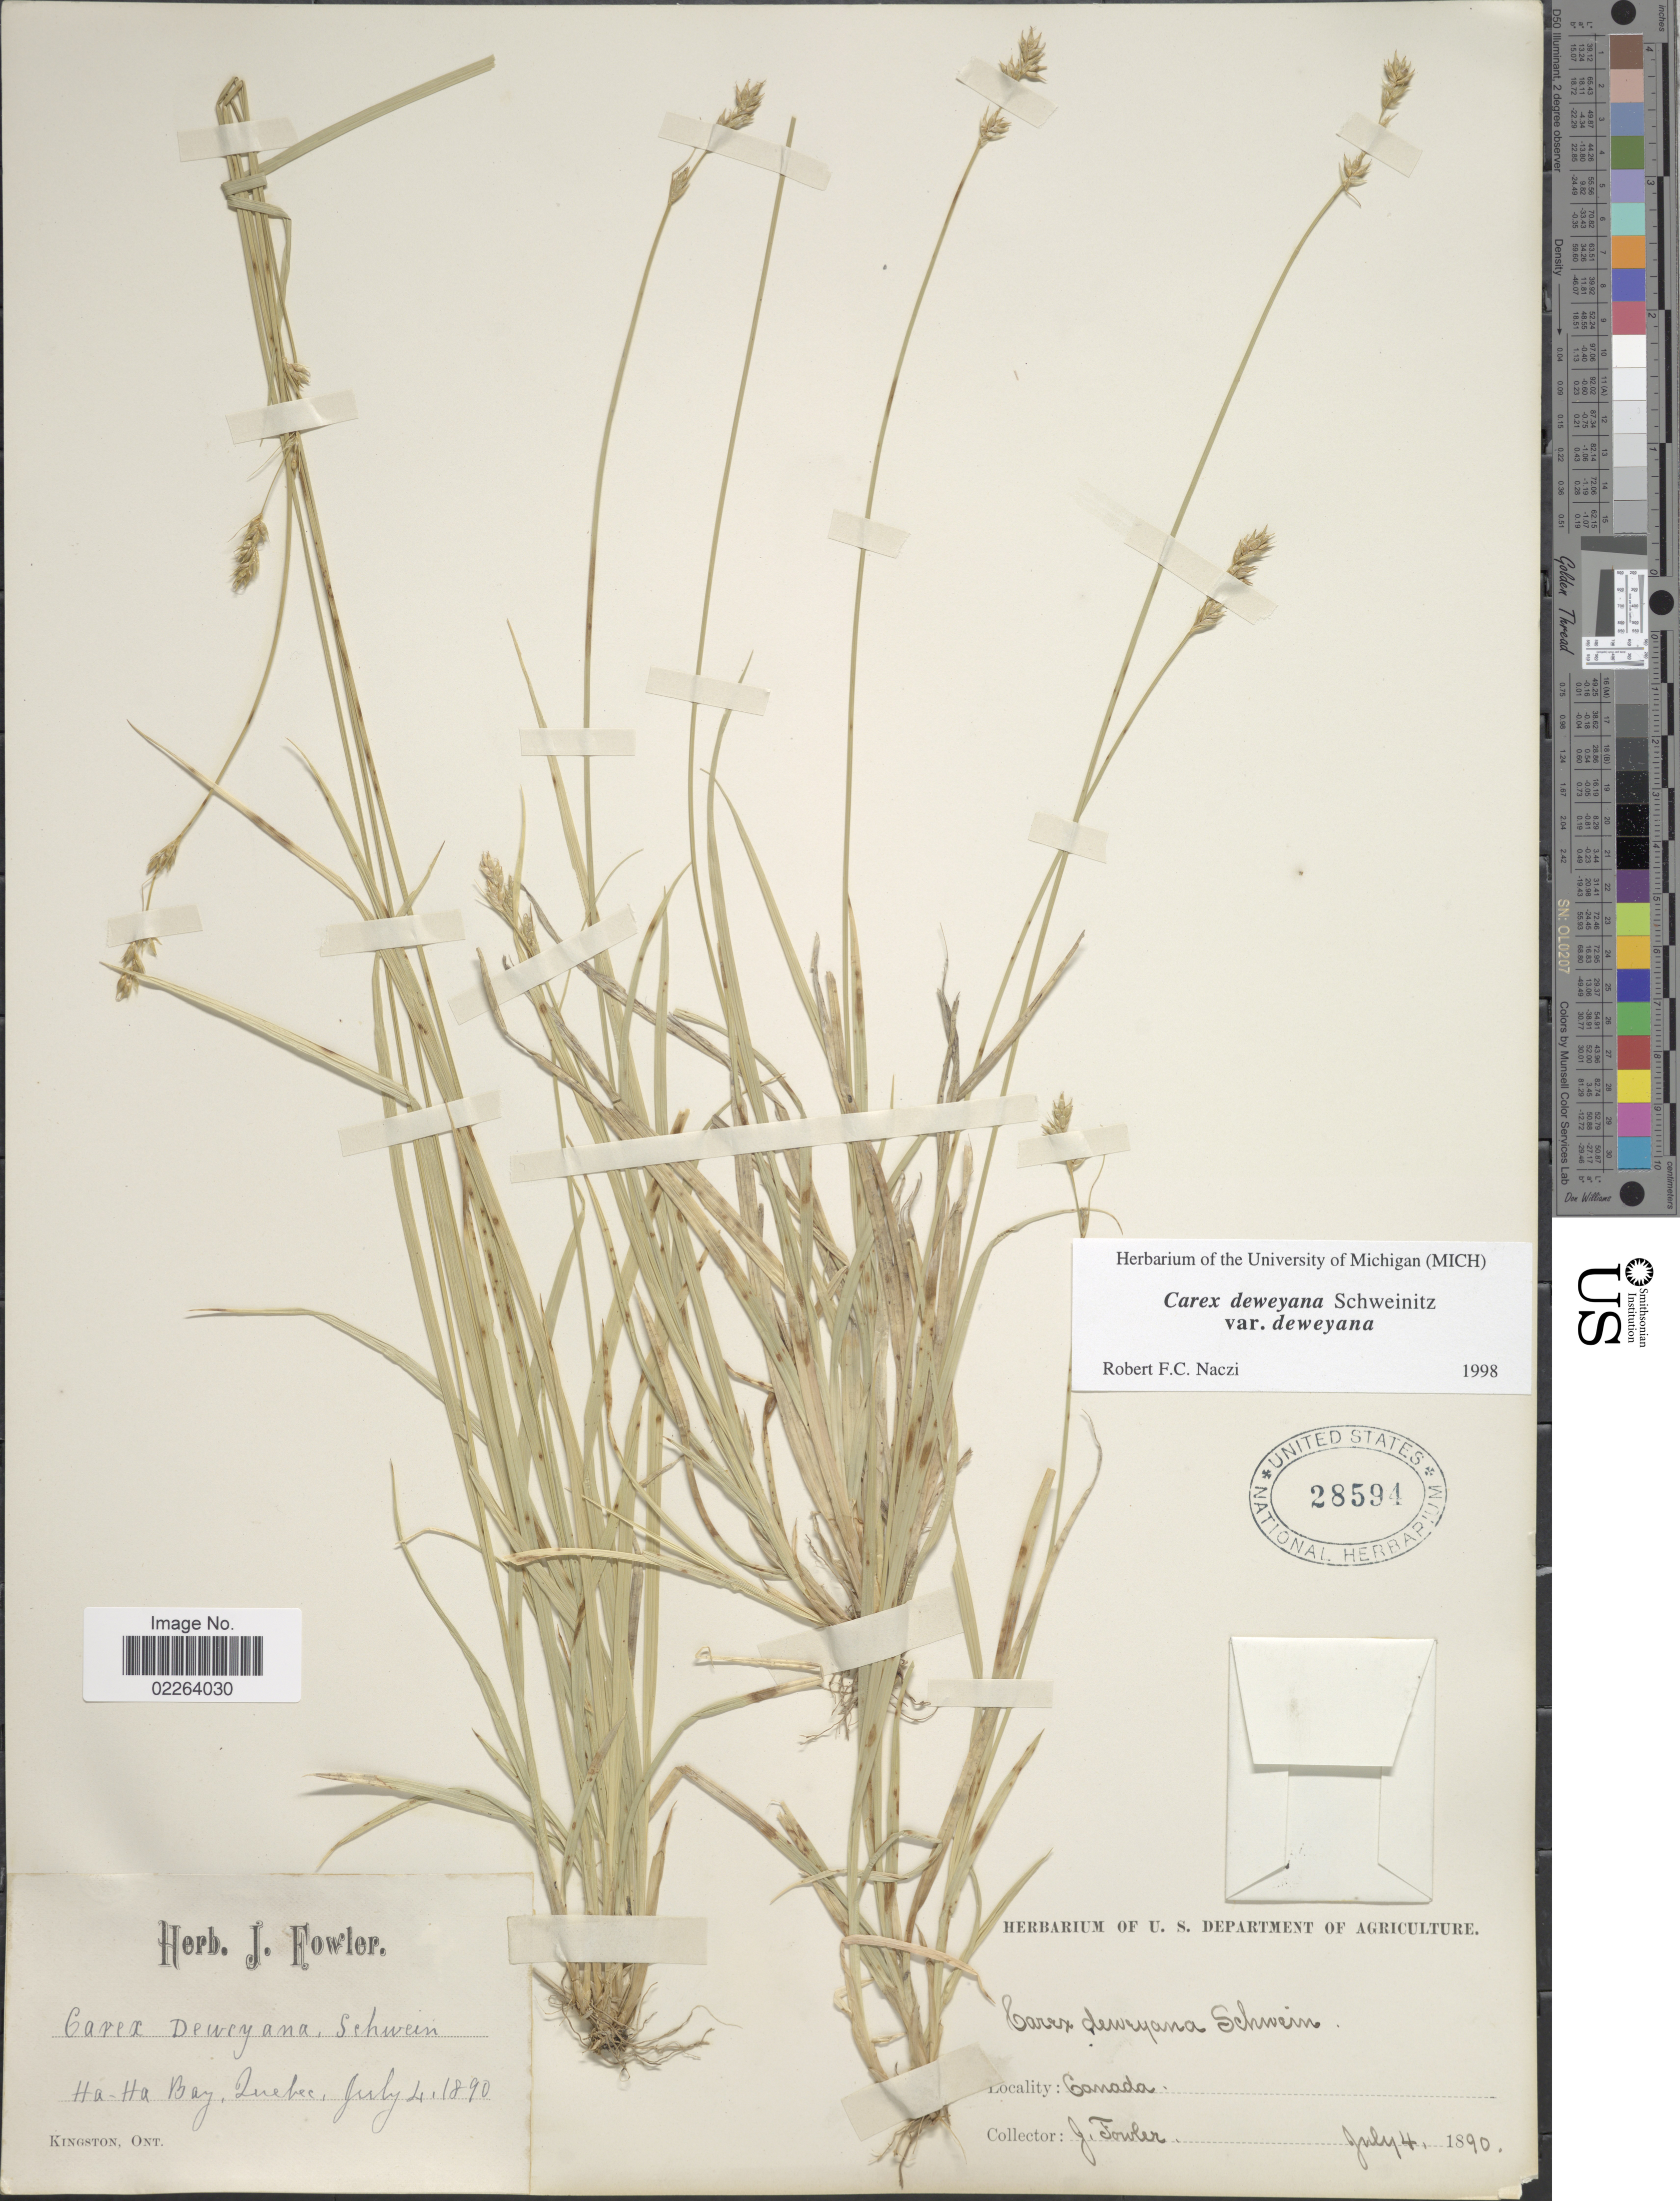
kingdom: Plantae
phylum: Tracheophyta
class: Liliopsida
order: Poales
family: Cyperaceae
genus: Carex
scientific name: Carex deweyana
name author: Schwein.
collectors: J. P. Fowler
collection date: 1890-07-04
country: Canada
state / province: Quebec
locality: Ha Ha Bay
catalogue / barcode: US 28594